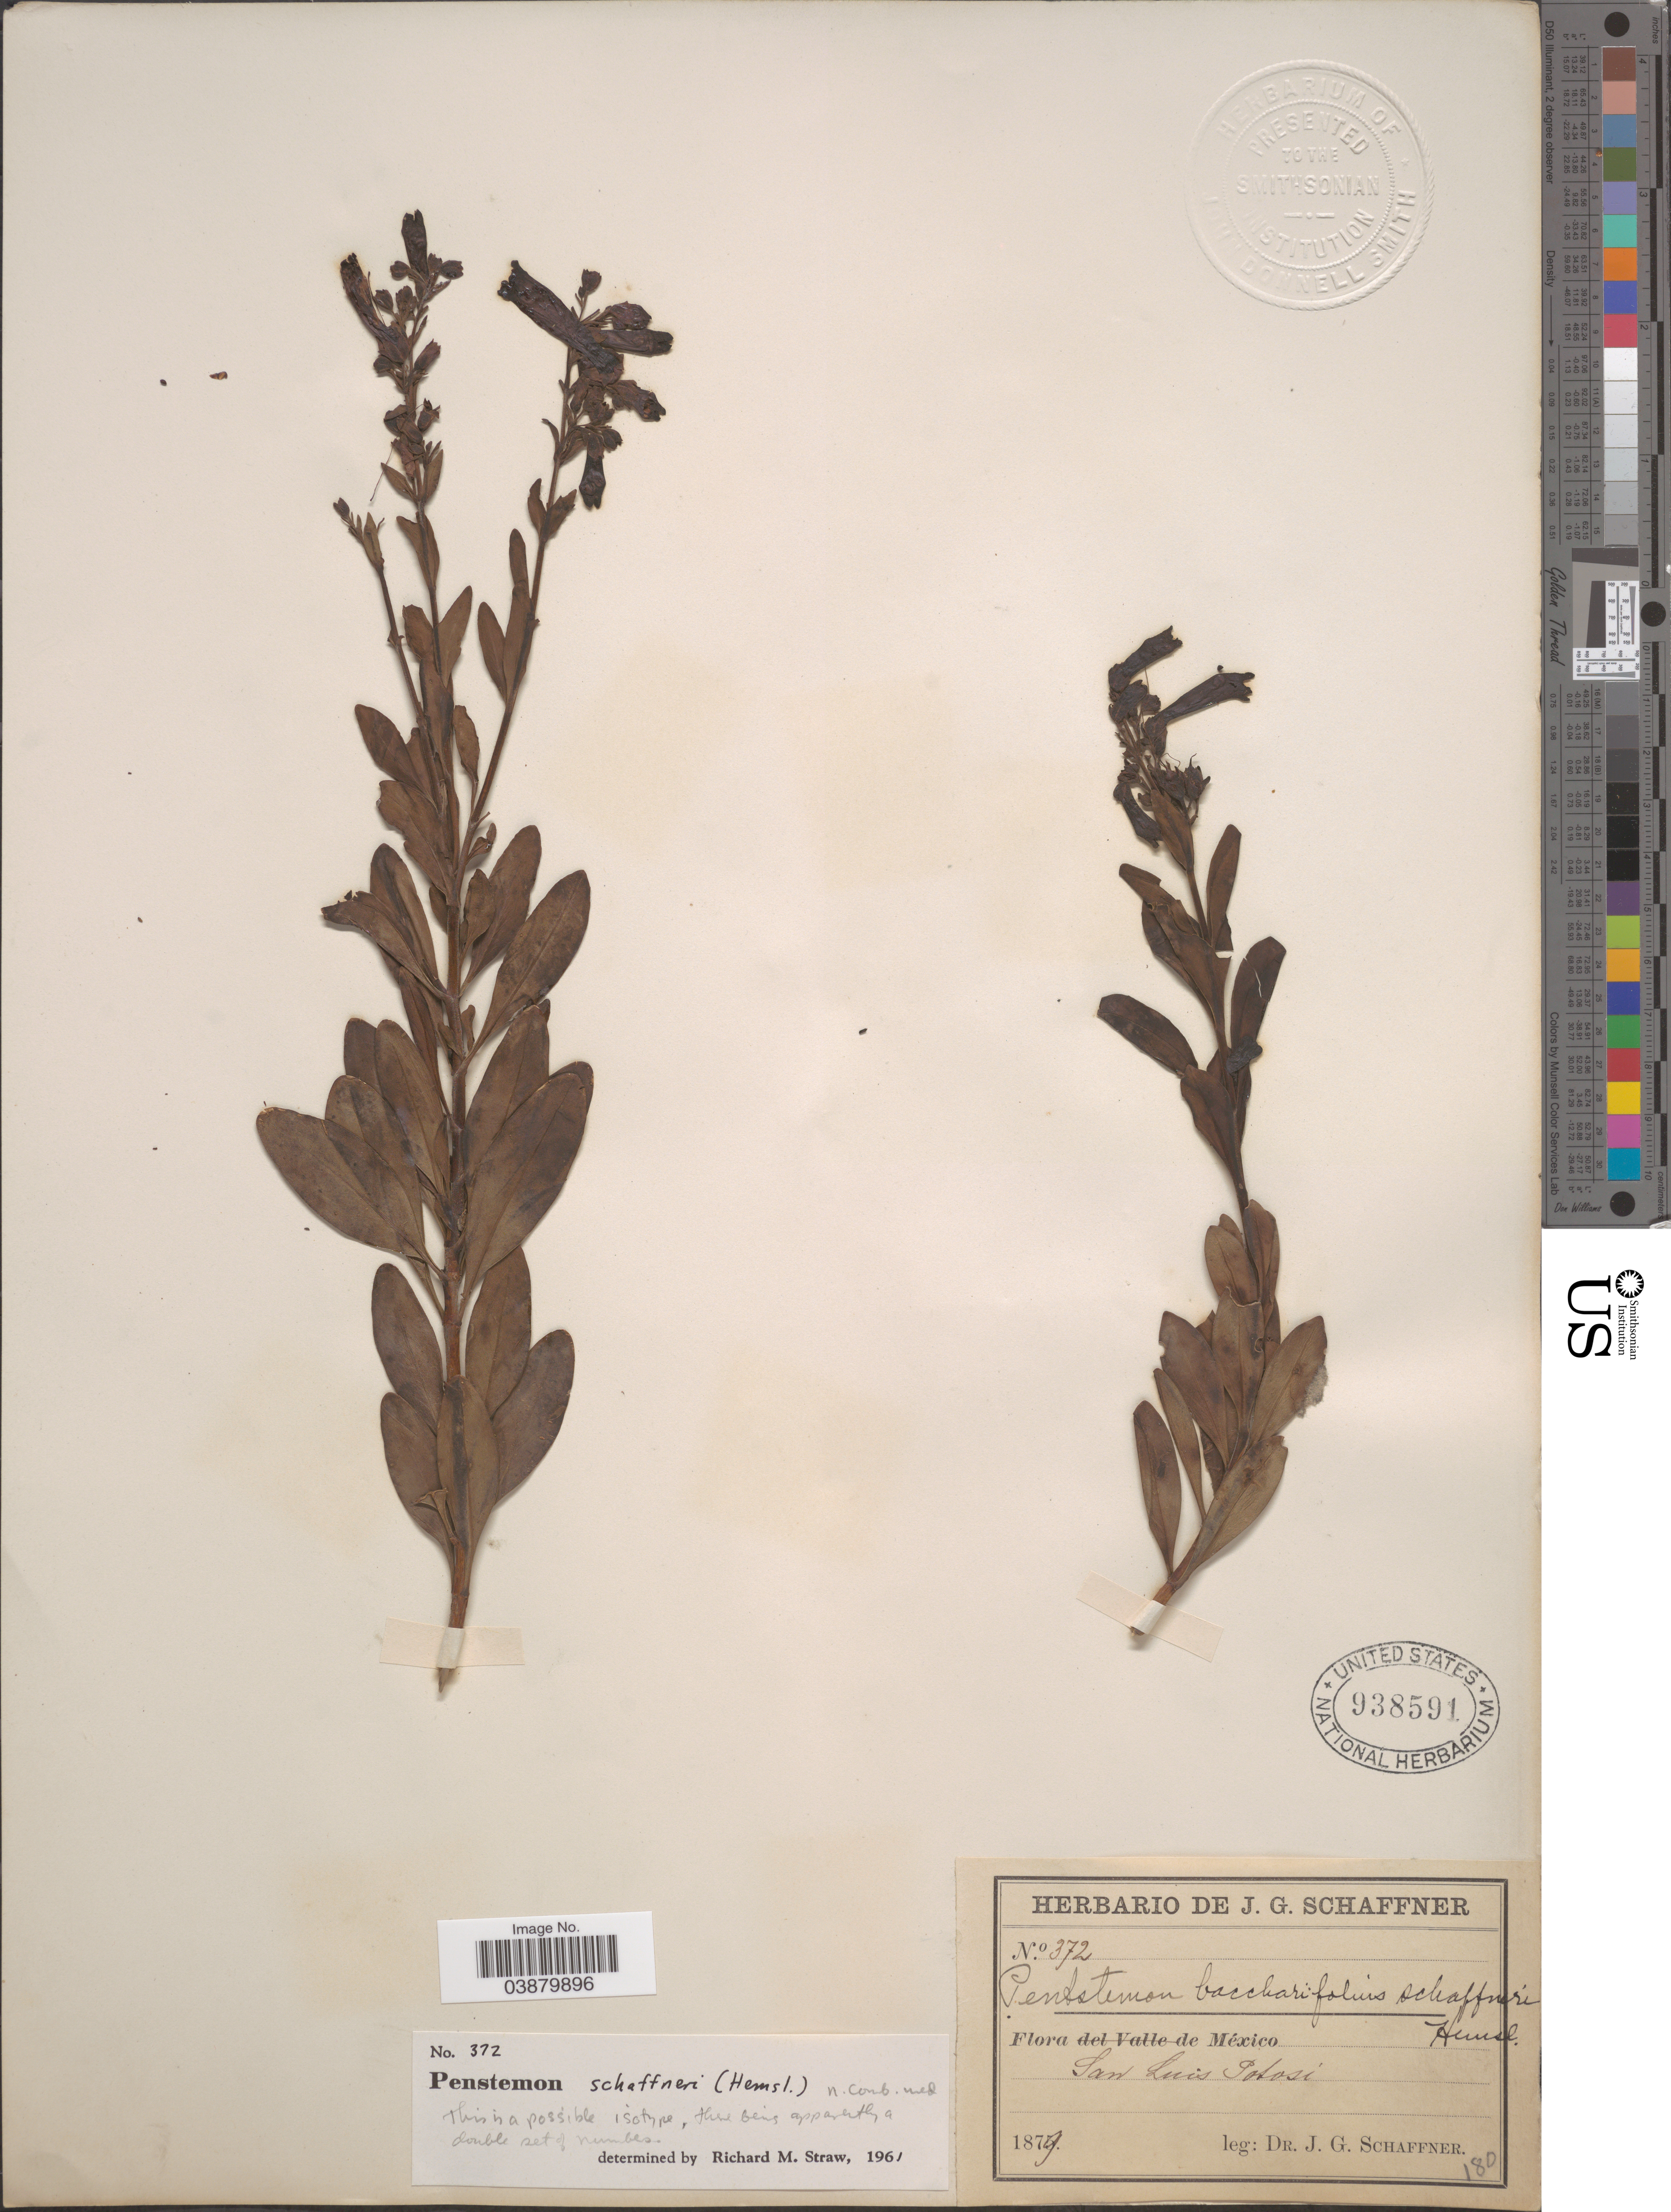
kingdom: Plantae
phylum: Tracheophyta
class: Magnoliopsida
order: Lamiales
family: Plantaginaceae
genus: Penstemon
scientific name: Penstemon schaffneri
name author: (Hemsl.) Straw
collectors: J. G. Schaffner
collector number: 372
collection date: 1879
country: Mexico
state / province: San Luis Potosí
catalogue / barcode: US 938591